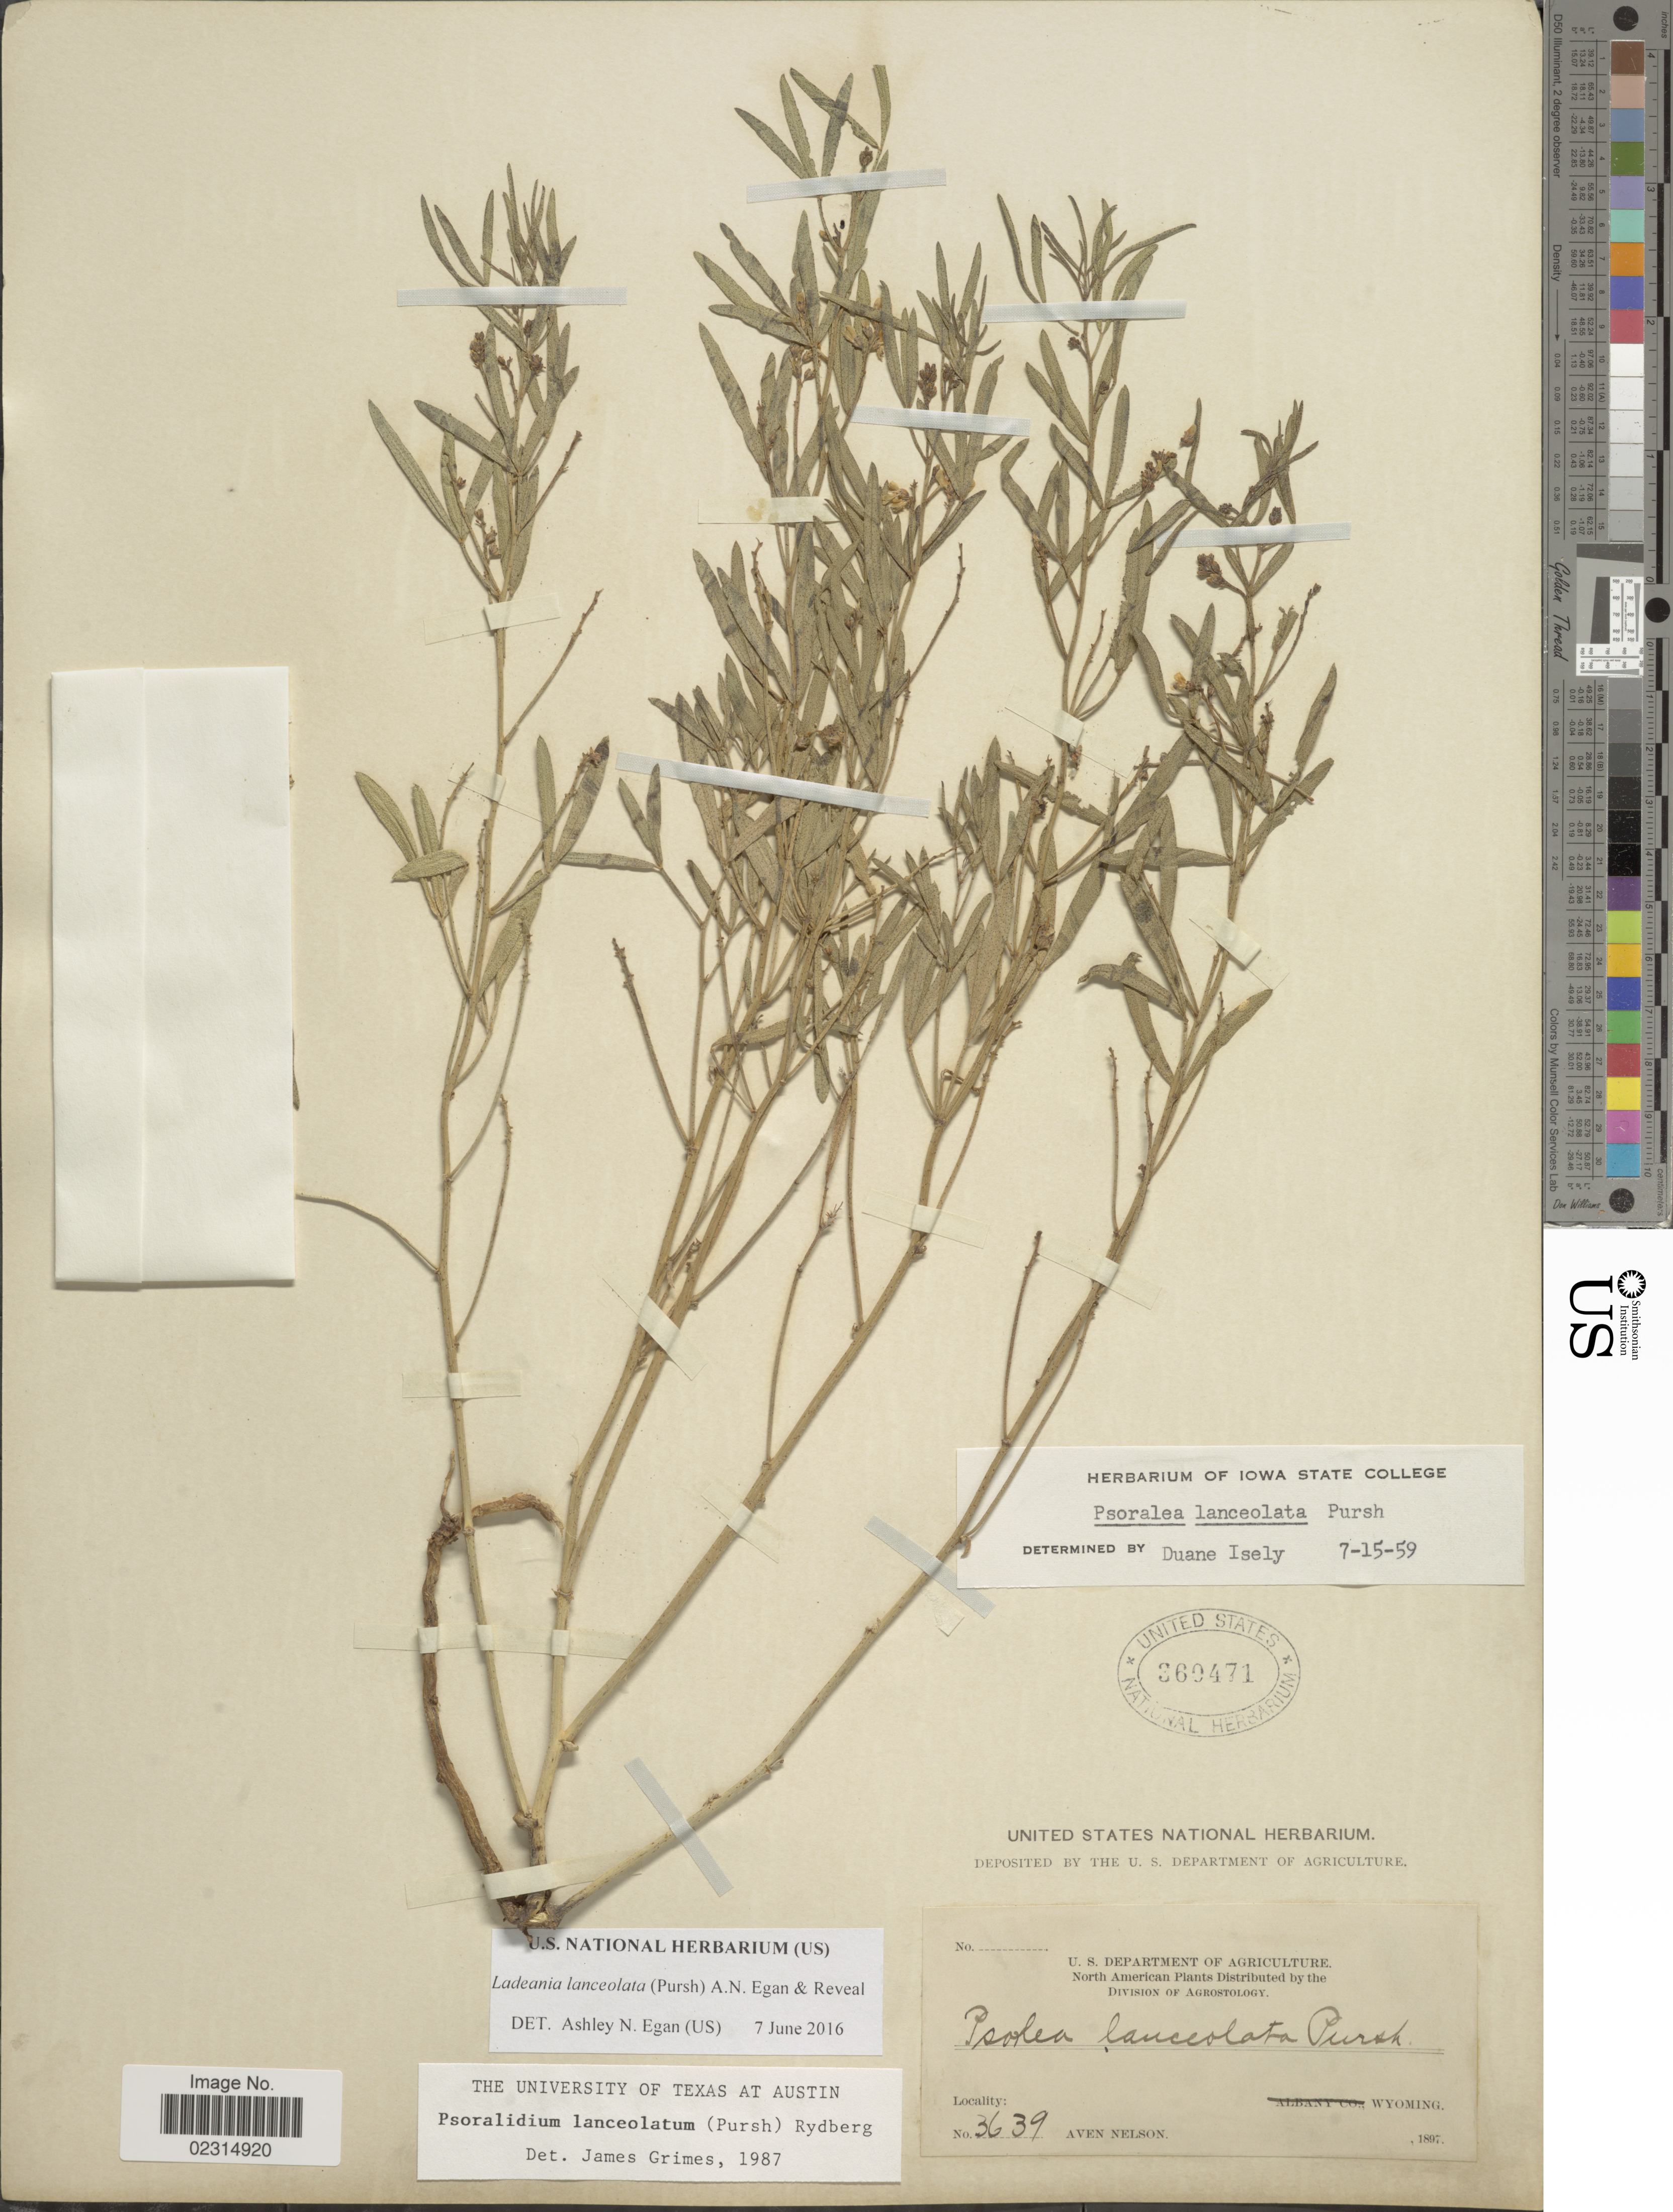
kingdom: Plantae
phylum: Tracheophyta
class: Magnoliopsida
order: Fabales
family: Fabaceae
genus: Ladeania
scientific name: Ladeania lanceolata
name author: (Pursh) A.N. Egan & Reveal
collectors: A. Nelson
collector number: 3639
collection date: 1897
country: United States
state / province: Wyoming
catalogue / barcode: US 360471